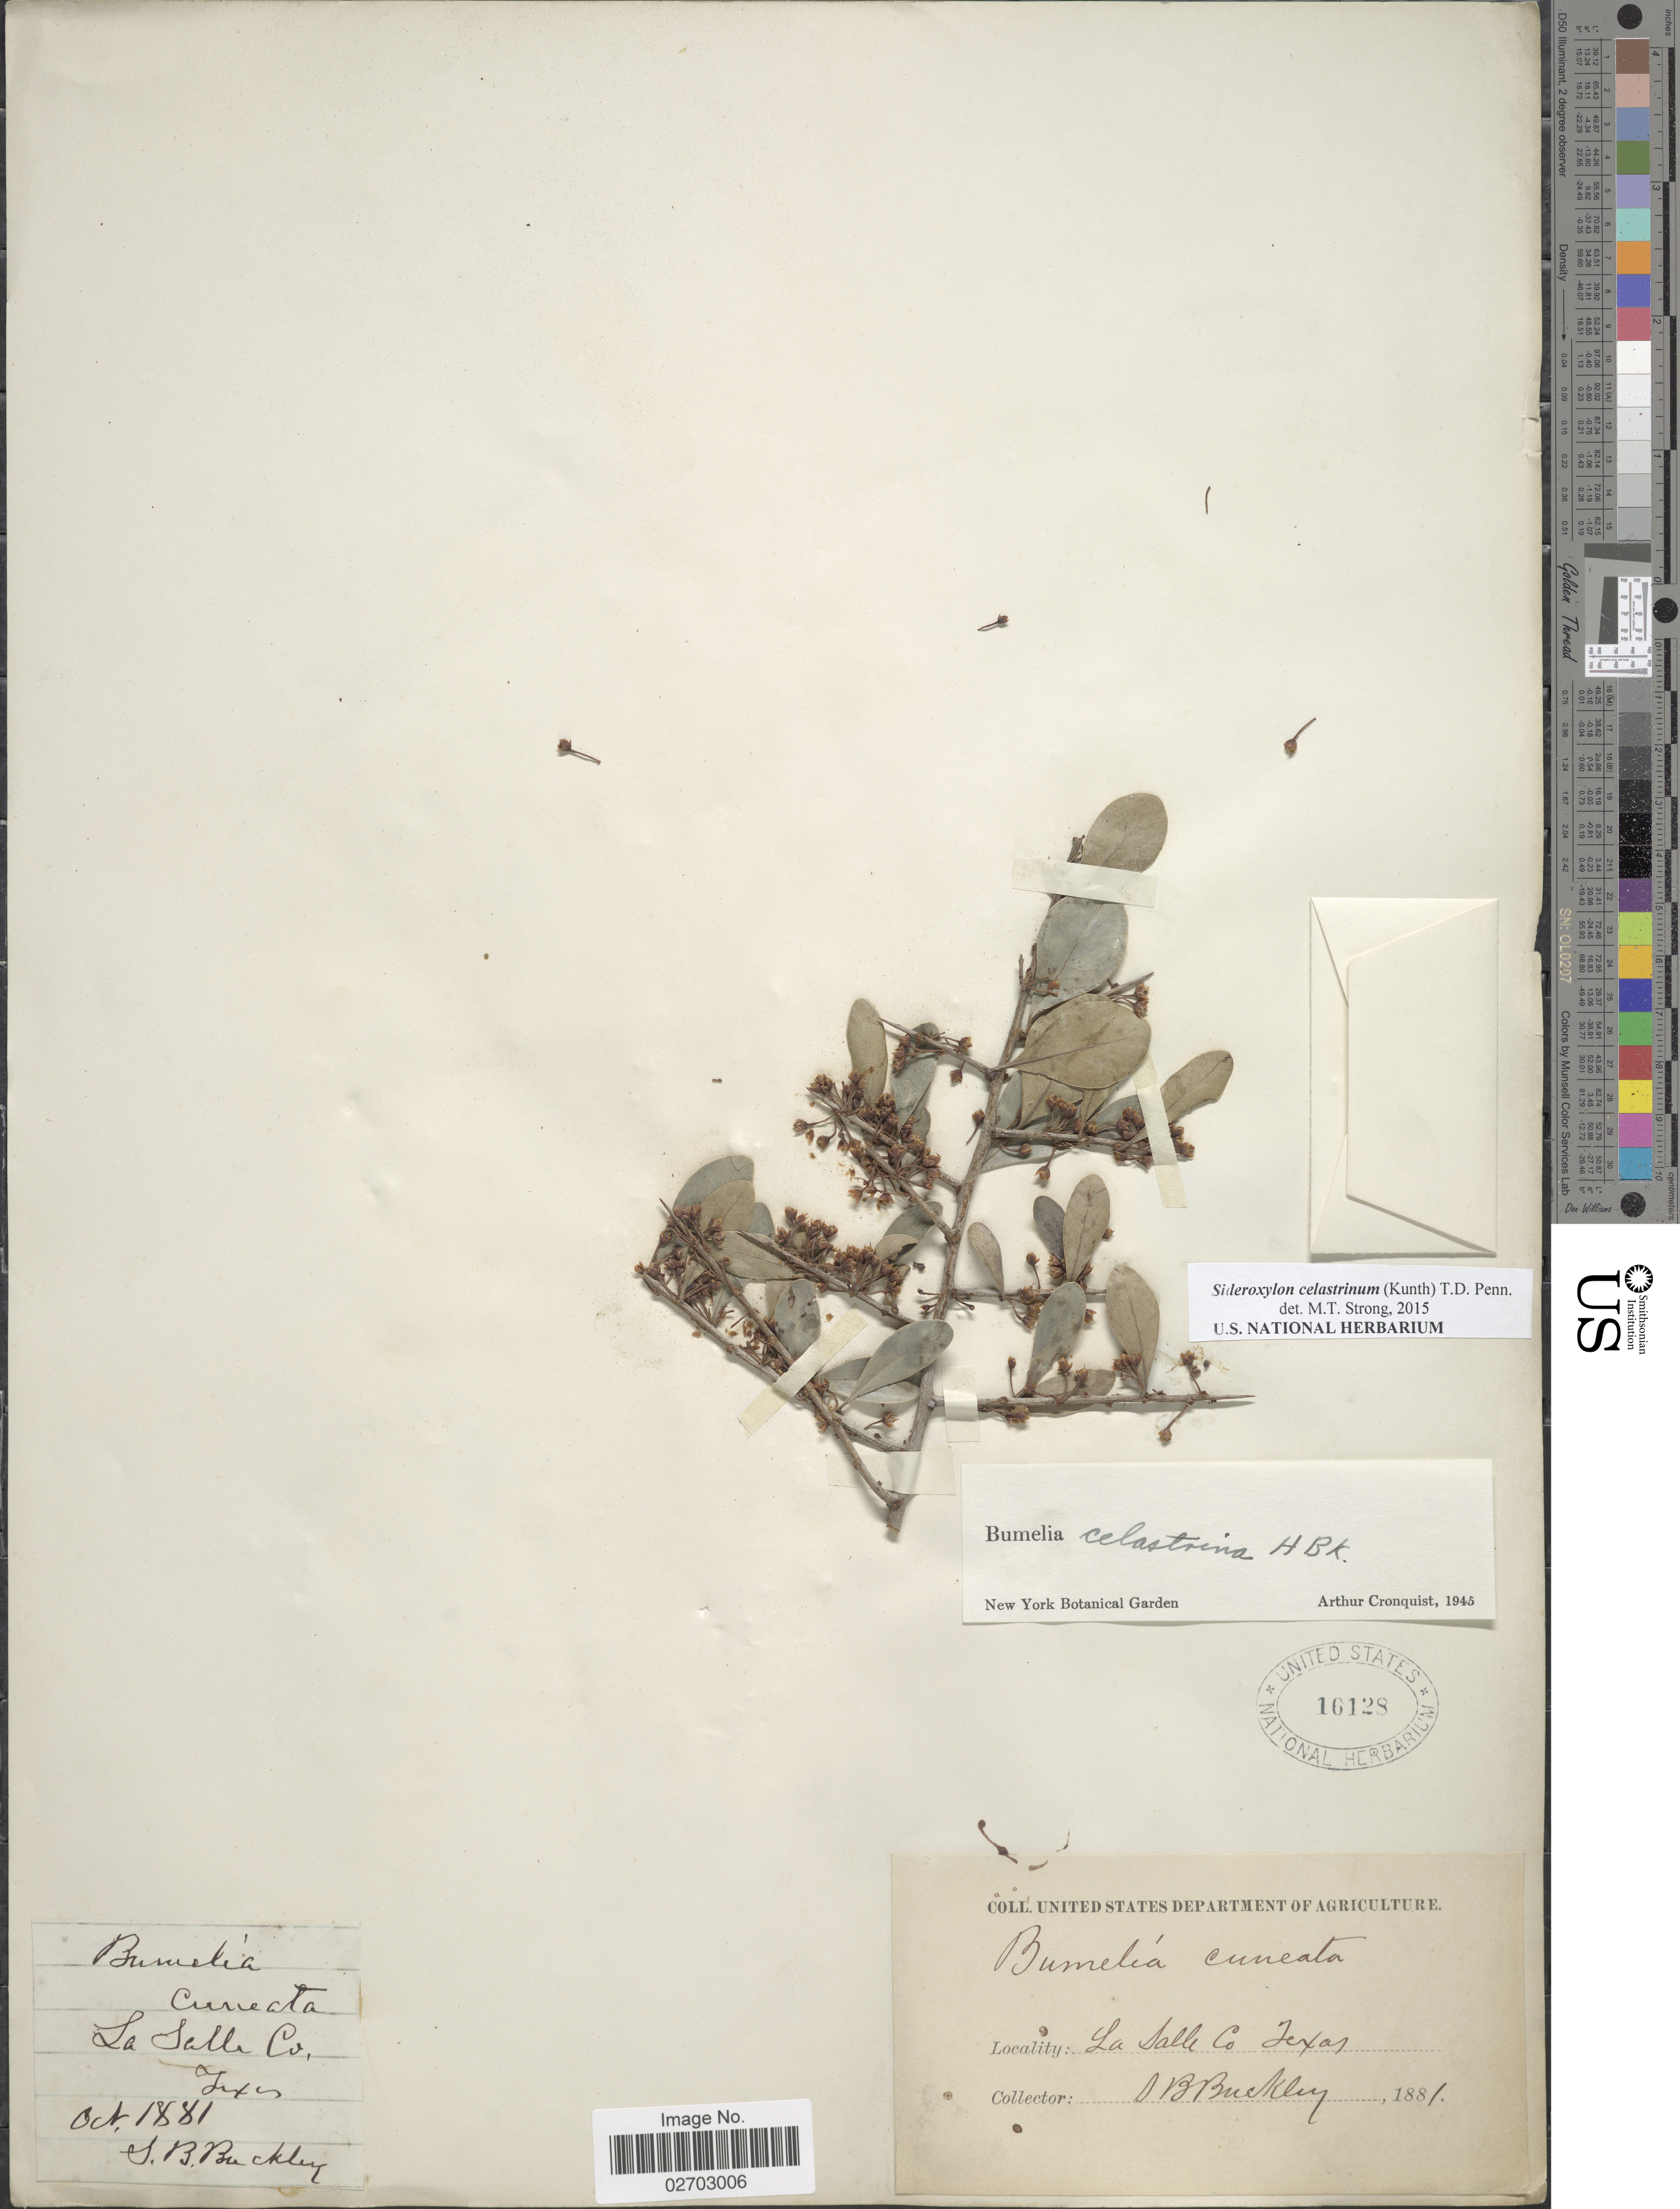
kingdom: Plantae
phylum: Tracheophyta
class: Magnoliopsida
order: Ericales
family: Sapotaceae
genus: Sideroxylon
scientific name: Sideroxylon celastrinum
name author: (Kunth) T.D. Penn.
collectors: S. B. Buckley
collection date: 1881-10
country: United States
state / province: Texas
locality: La Salle Co.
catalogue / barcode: US 16128